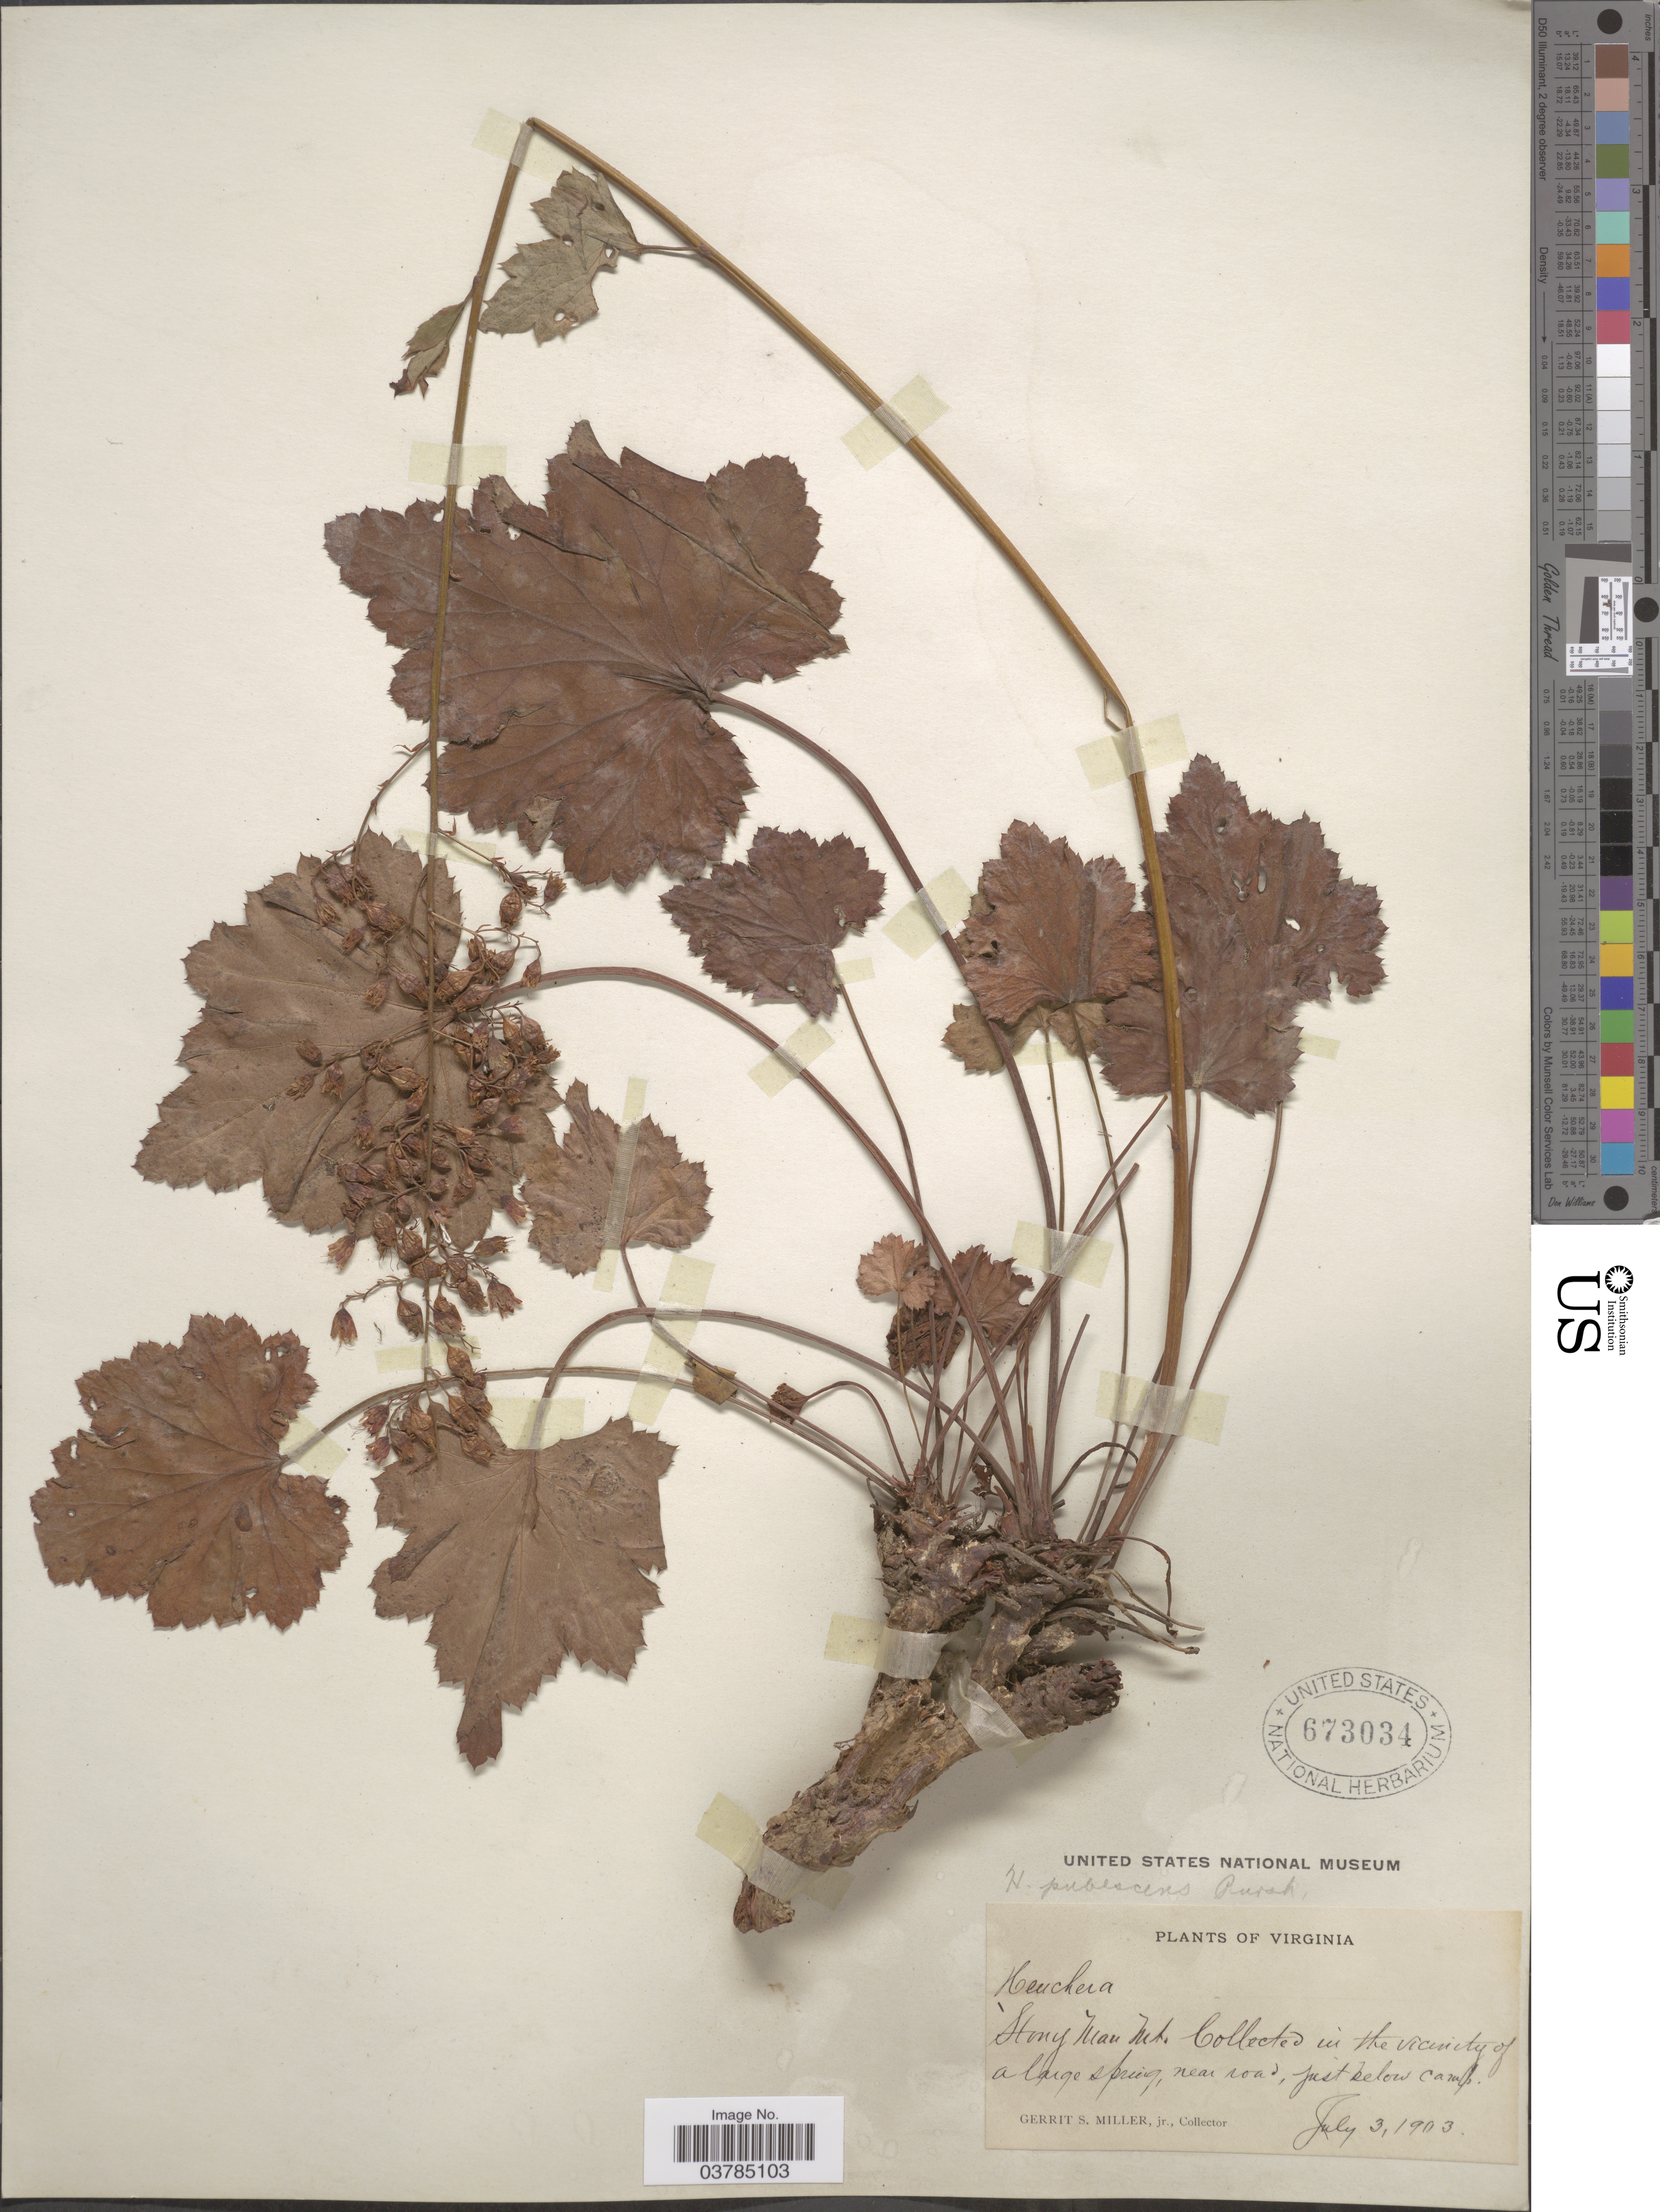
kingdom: Plantae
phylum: Tracheophyta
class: Magnoliopsida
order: Saxifragales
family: Saxifragaceae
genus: Heuchera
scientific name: Heuchera pubescens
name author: Pursh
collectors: G. S. Miller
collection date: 1903-07-03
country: United States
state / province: Virginia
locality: Stony Man Mt. In the vicinity of a large spring, near road, just below camp.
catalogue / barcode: US 673034